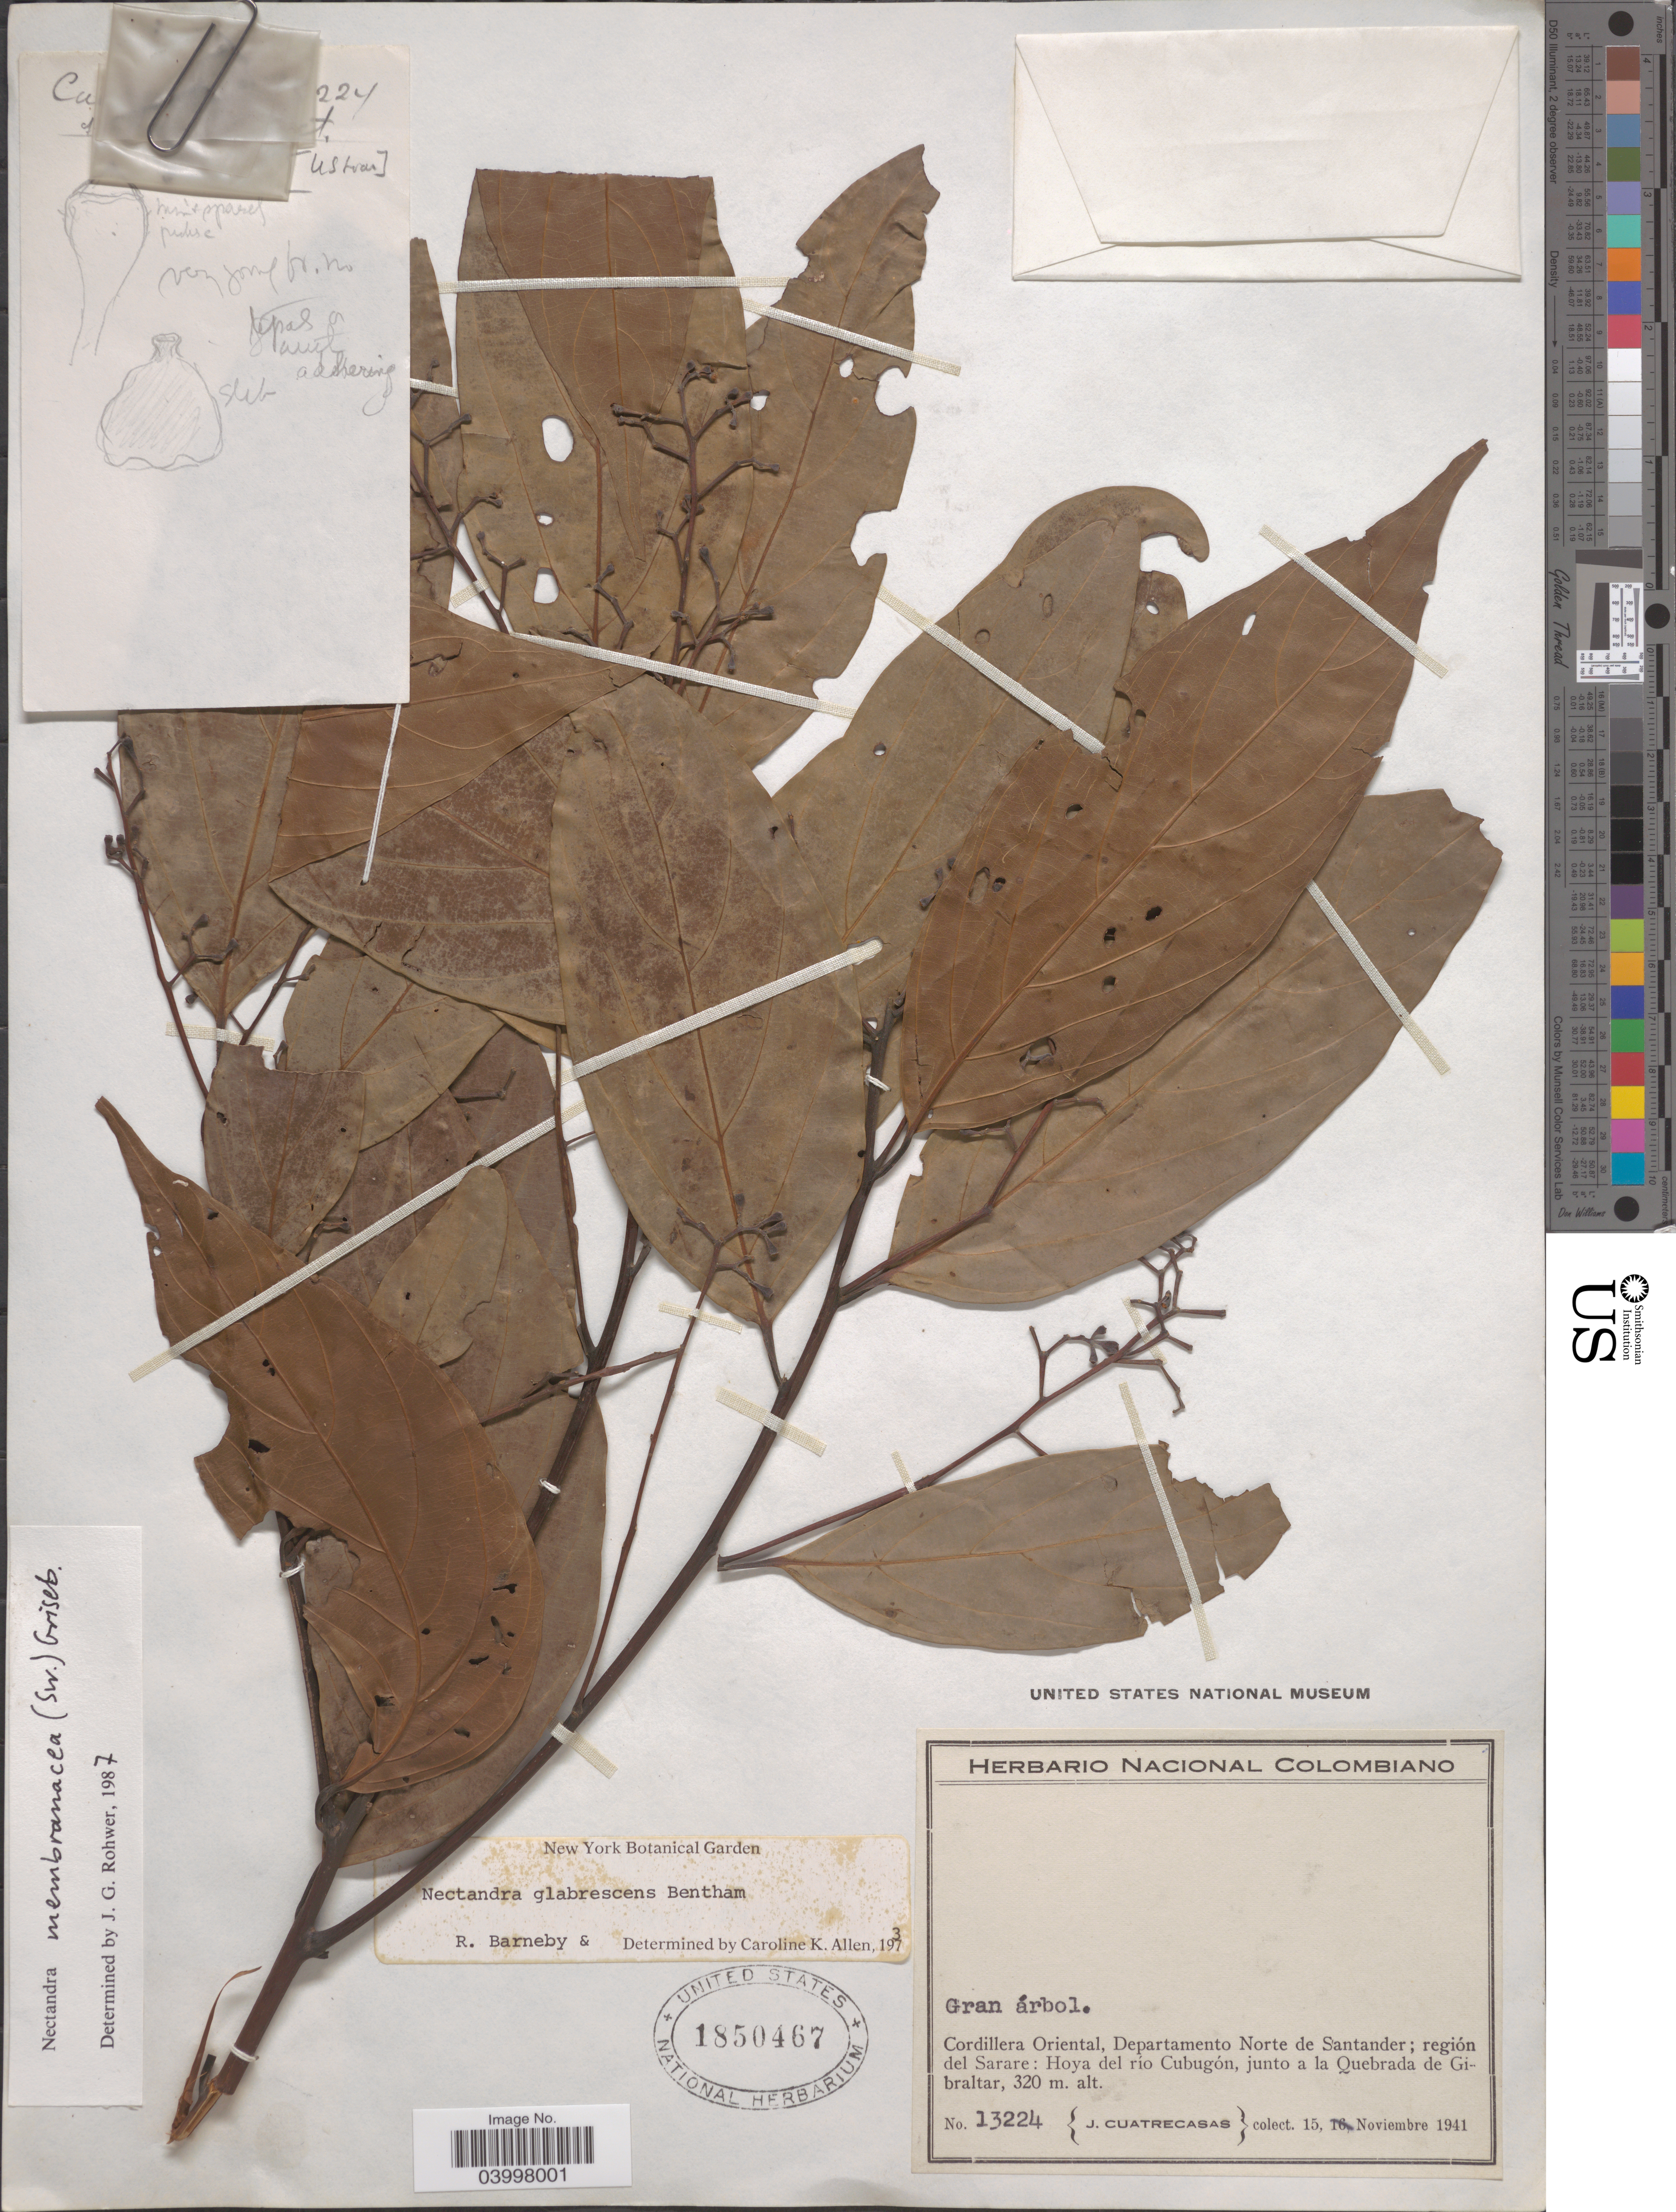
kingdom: Plantae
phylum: Tracheophyta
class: Magnoliopsida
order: Laurales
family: Lauraceae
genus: Nectandra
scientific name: Nectandra membranacea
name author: (Sw.) Griseb.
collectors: J. Cuatrecasas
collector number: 13224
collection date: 1941-11-15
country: Colombia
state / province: Norte de Santander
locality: Cordillera Oriental, Departamento Norte de Santander; región del Sarare: Hoya del río Cubugón, junto a la Quebrada di Gibraltar.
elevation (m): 320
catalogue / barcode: US 1850467